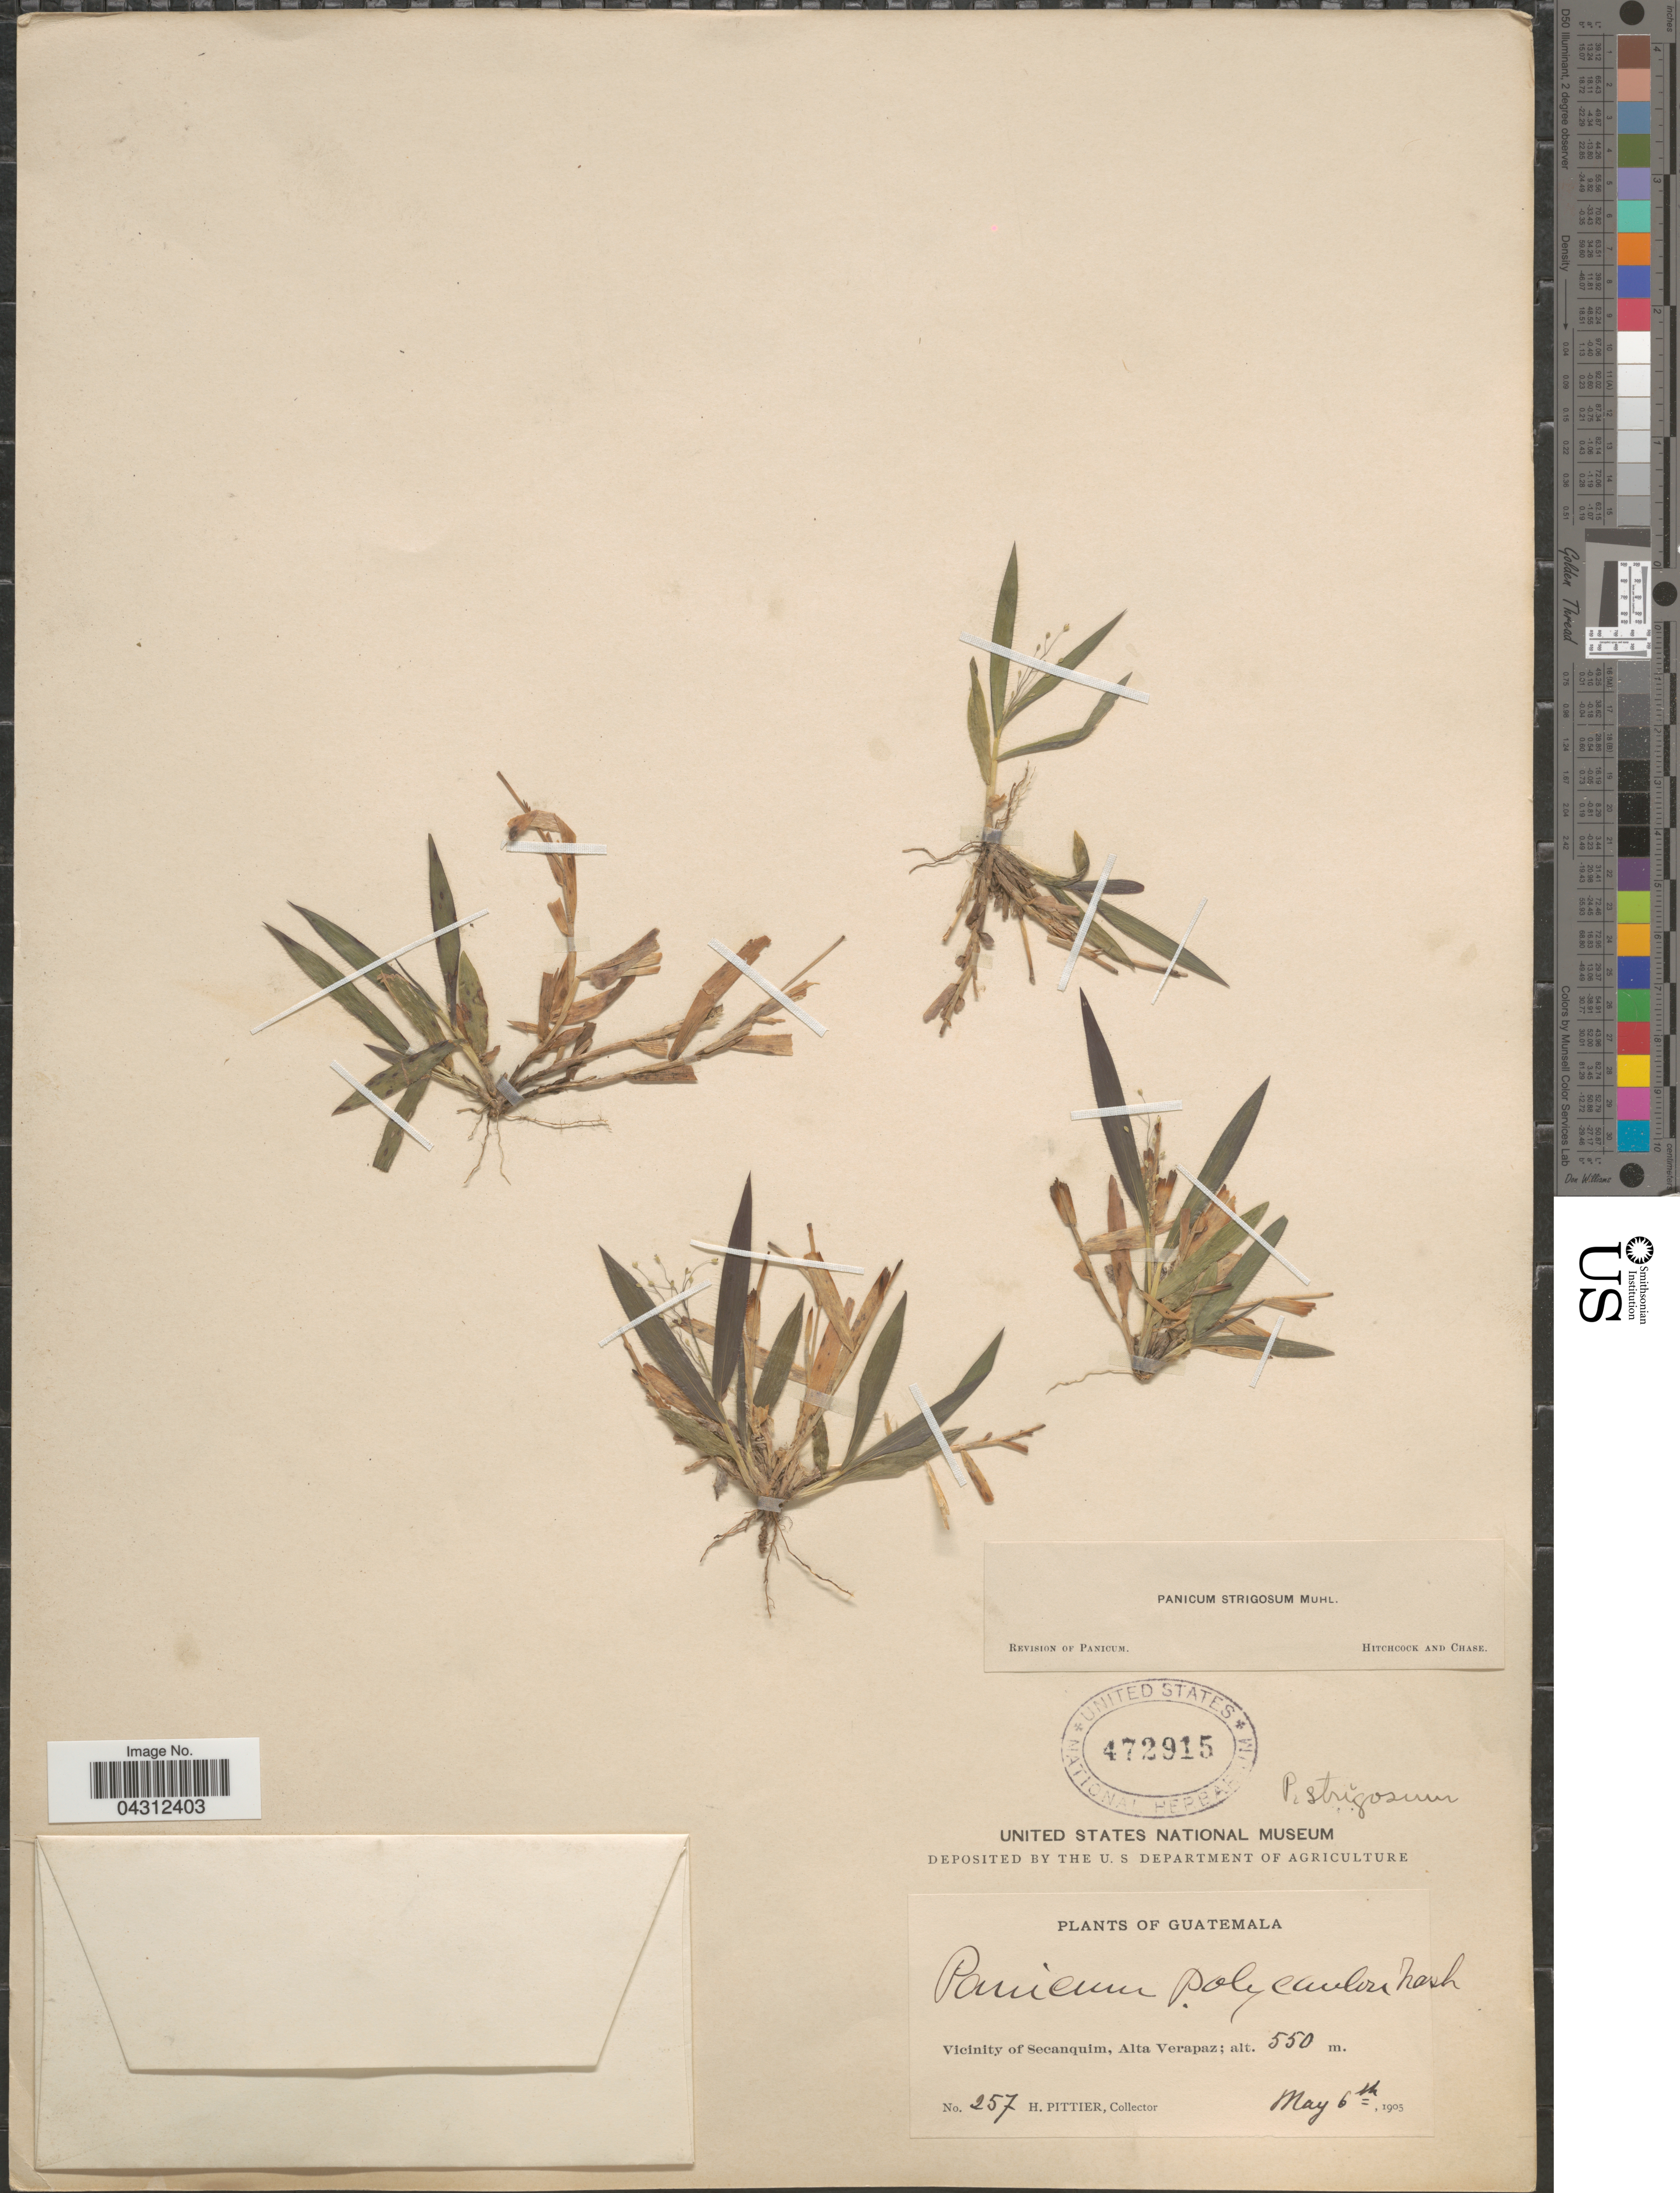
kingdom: Plantae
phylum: Tracheophyta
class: Liliopsida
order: Poales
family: Poaceae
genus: Dichanthelium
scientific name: Dichanthelium strigosum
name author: (Muhl. ex Elliott) Freckmann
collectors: H. F. Pittier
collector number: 257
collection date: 1905-05-06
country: Guatemala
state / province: Alta Verapaz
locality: Vicinity of Secanquim.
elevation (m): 550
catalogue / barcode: US 472915